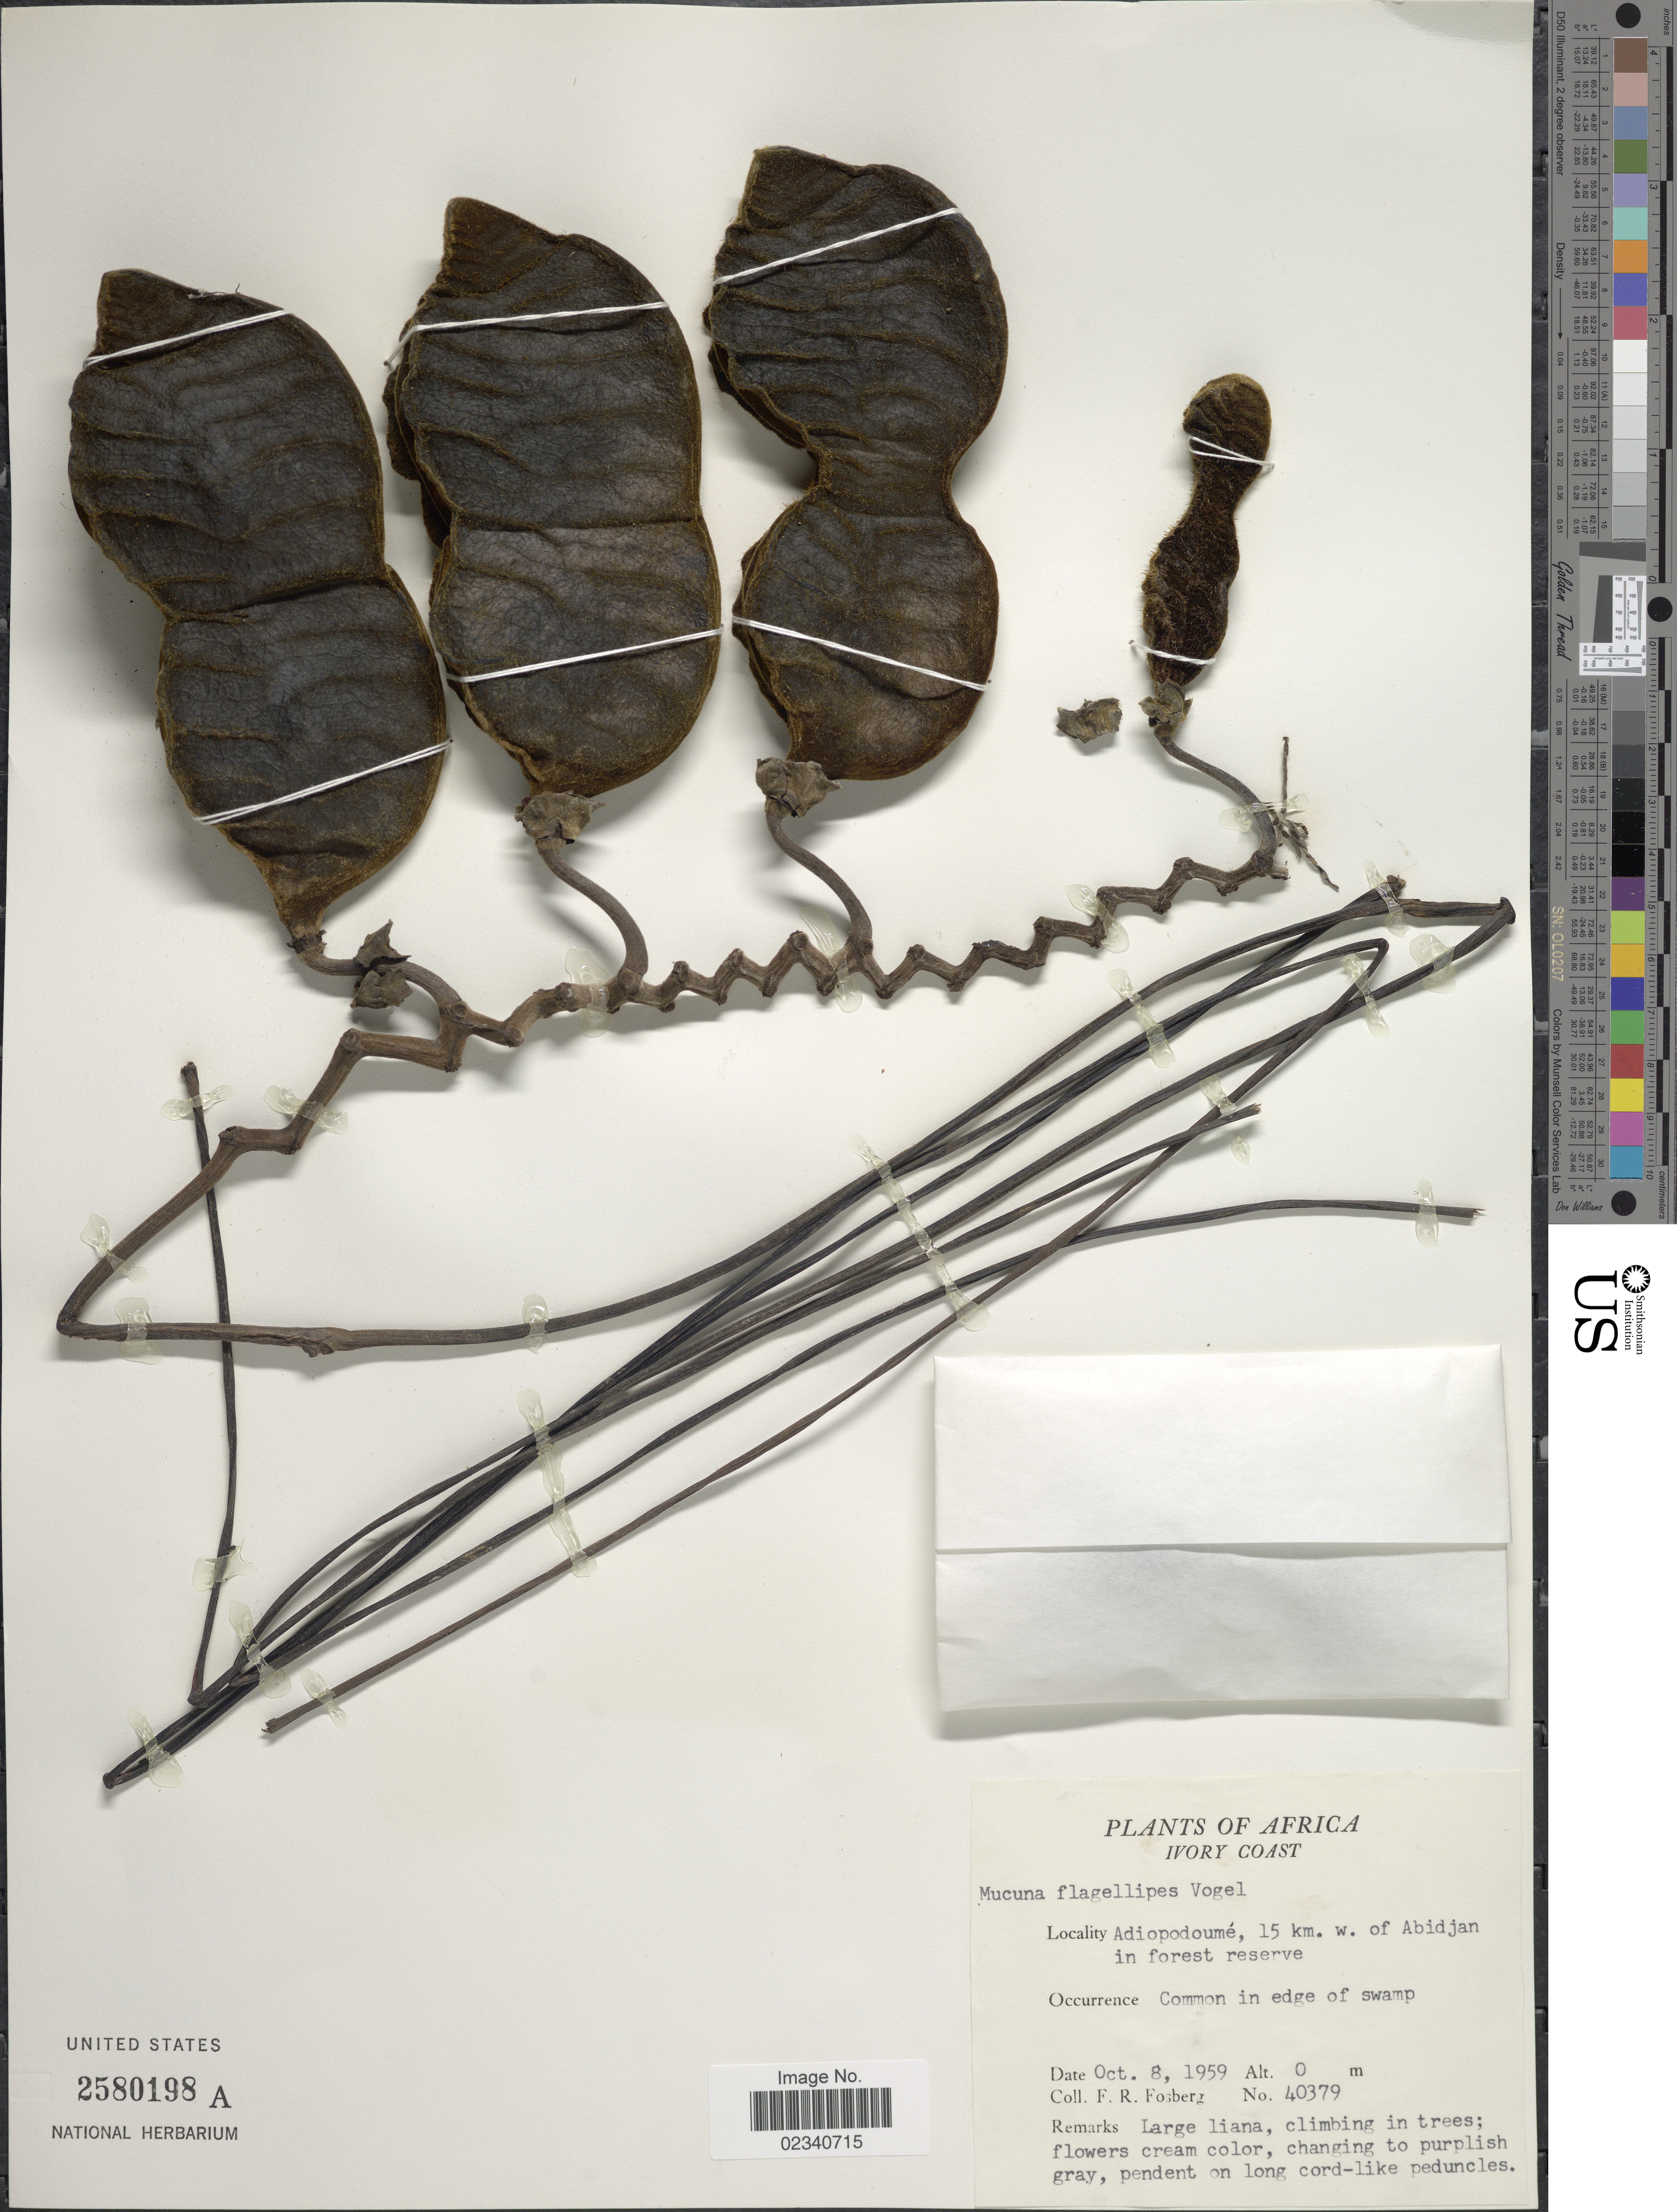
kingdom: Plantae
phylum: Tracheophyta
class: Magnoliopsida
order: Fabales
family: Fabaceae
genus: Mucuna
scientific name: Mucuna flagellipes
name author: Vogel ex Benth.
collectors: F. R. Fosberg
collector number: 40379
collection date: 1959-10-08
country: Ivory Coast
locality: Africa, Ivory Coast, Adiopodoume, 15 km w. of Abidjan in forest reserve,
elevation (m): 0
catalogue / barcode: US 2580198A